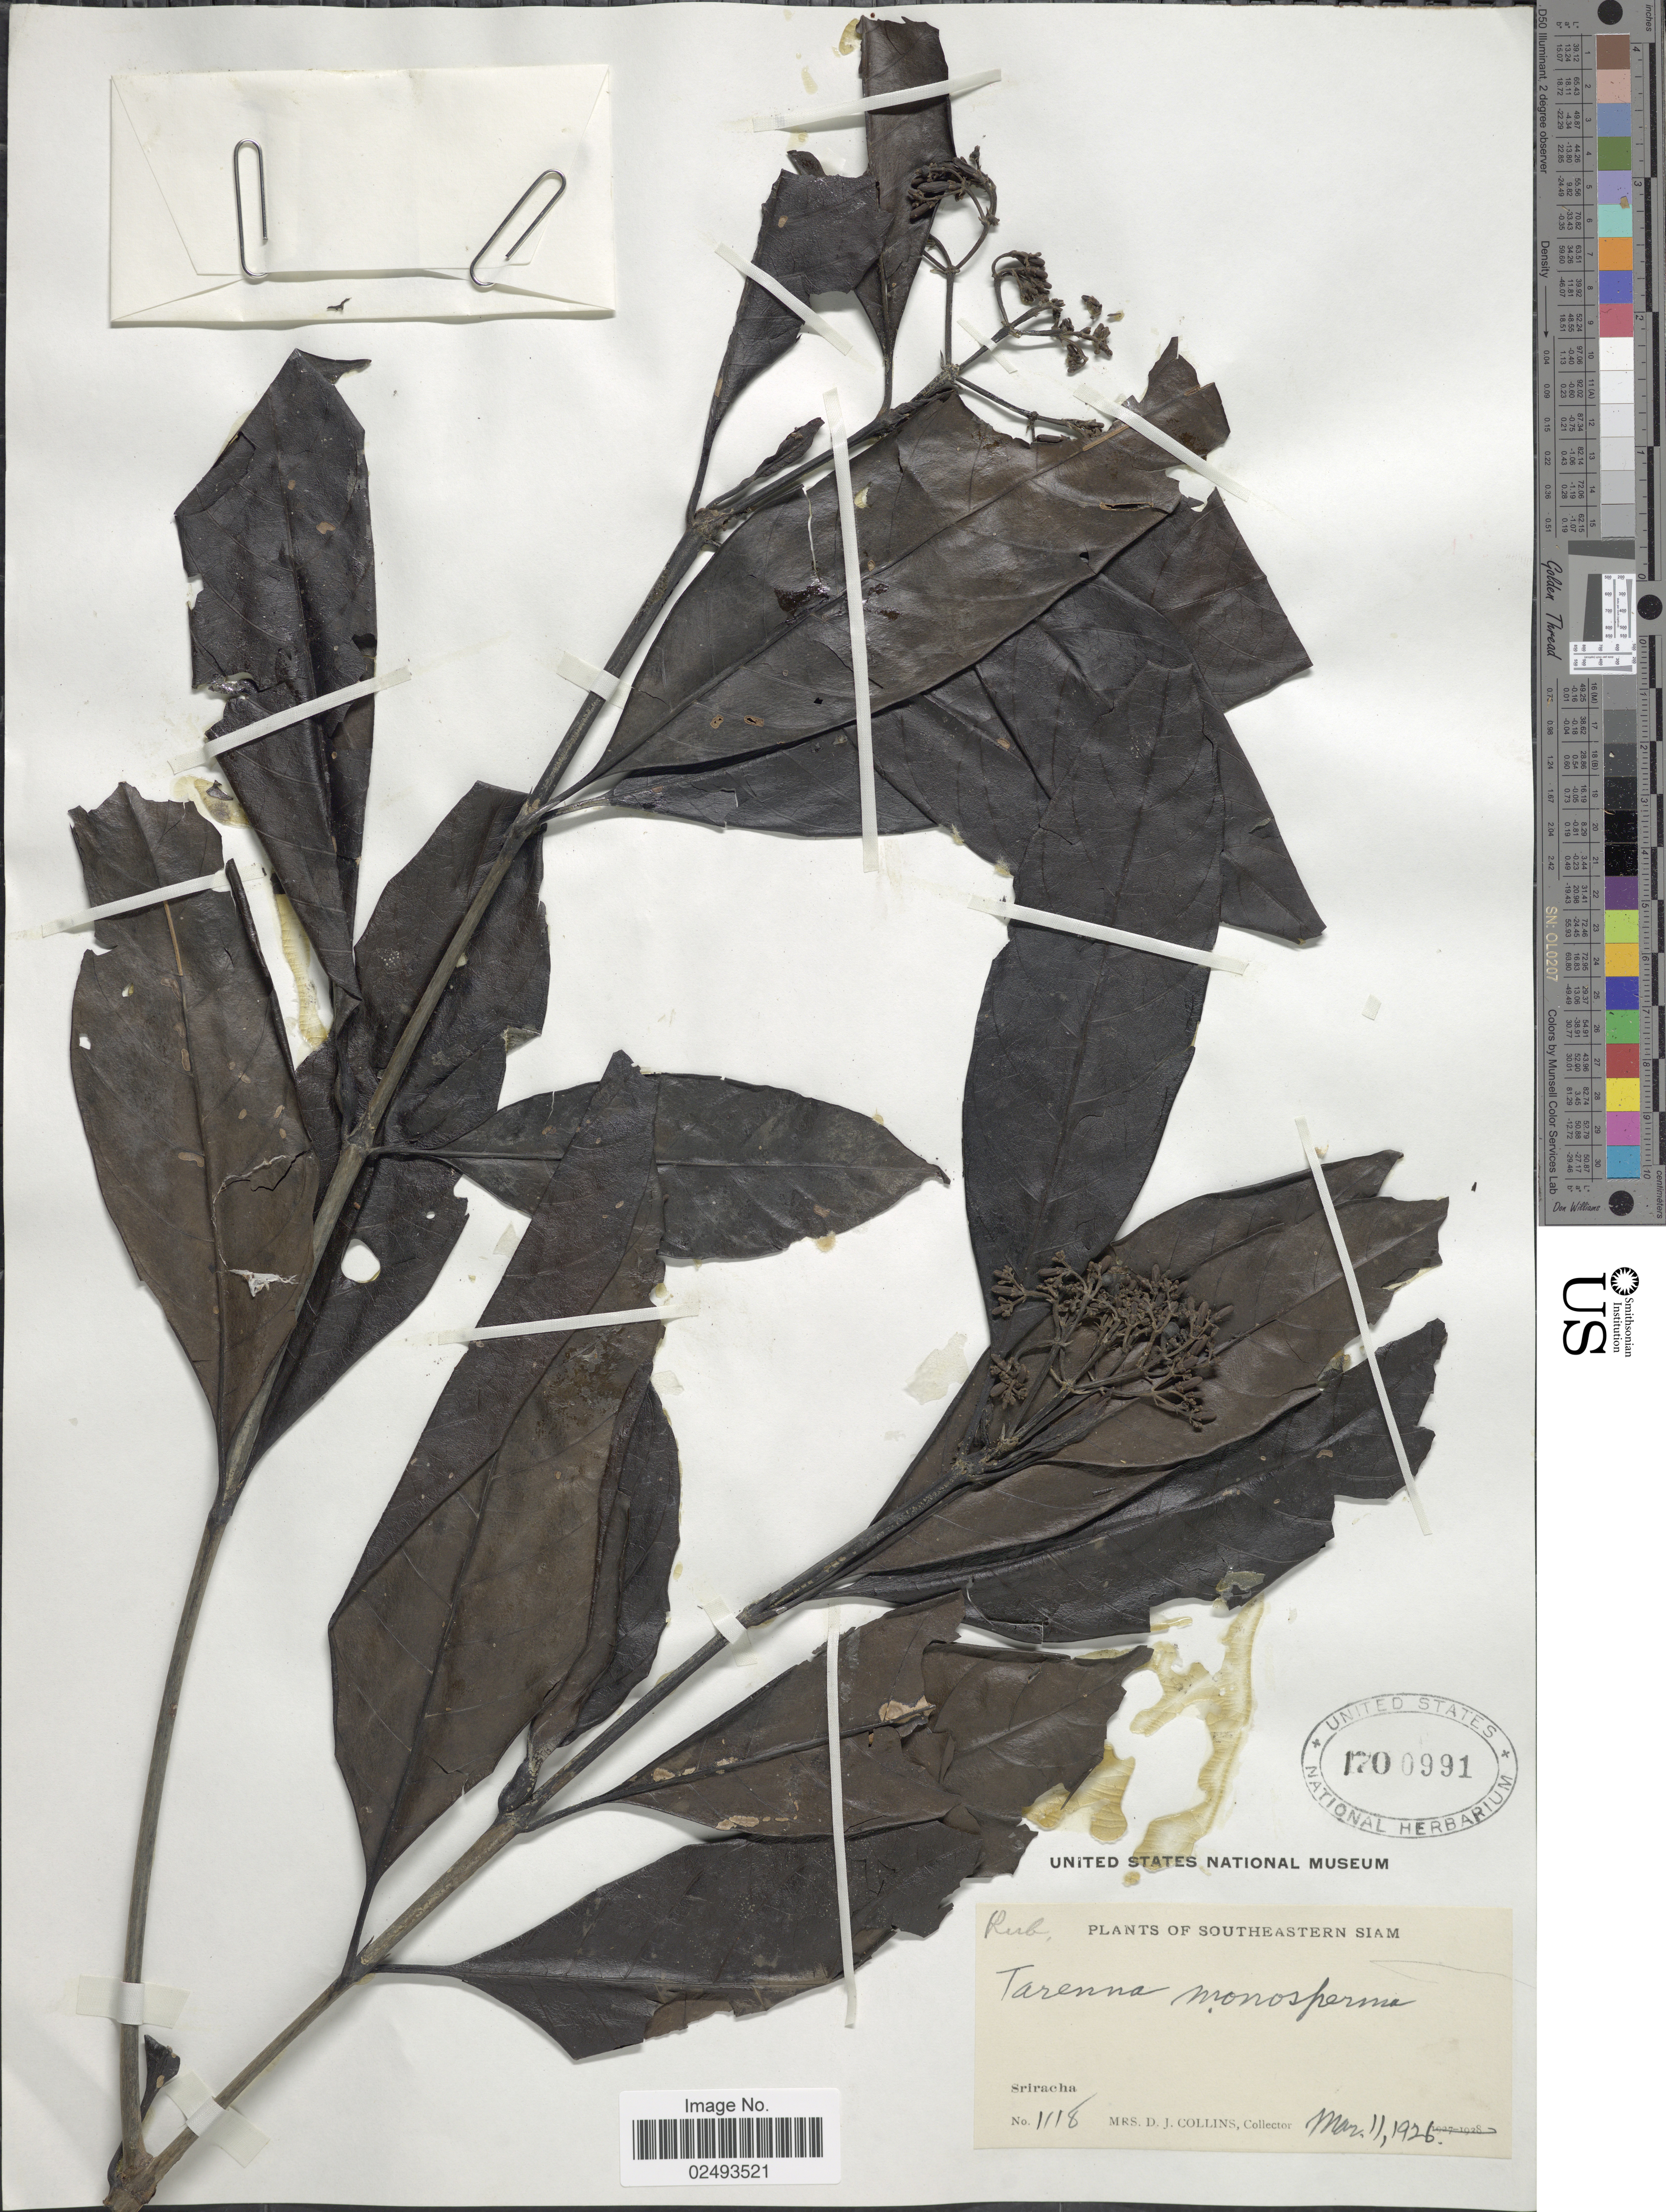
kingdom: Plantae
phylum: Tracheophyta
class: Magnoliopsida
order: Gentianales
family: Rubiaceae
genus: Tarenna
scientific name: Tarenna monosperma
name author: (Wight & Arn.) N.P. Balakr.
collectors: Mrs. D. J. Collins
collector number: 1118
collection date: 1926-03-11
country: Thailand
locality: Southeastern Siam, Sriracha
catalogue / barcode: US 1700991